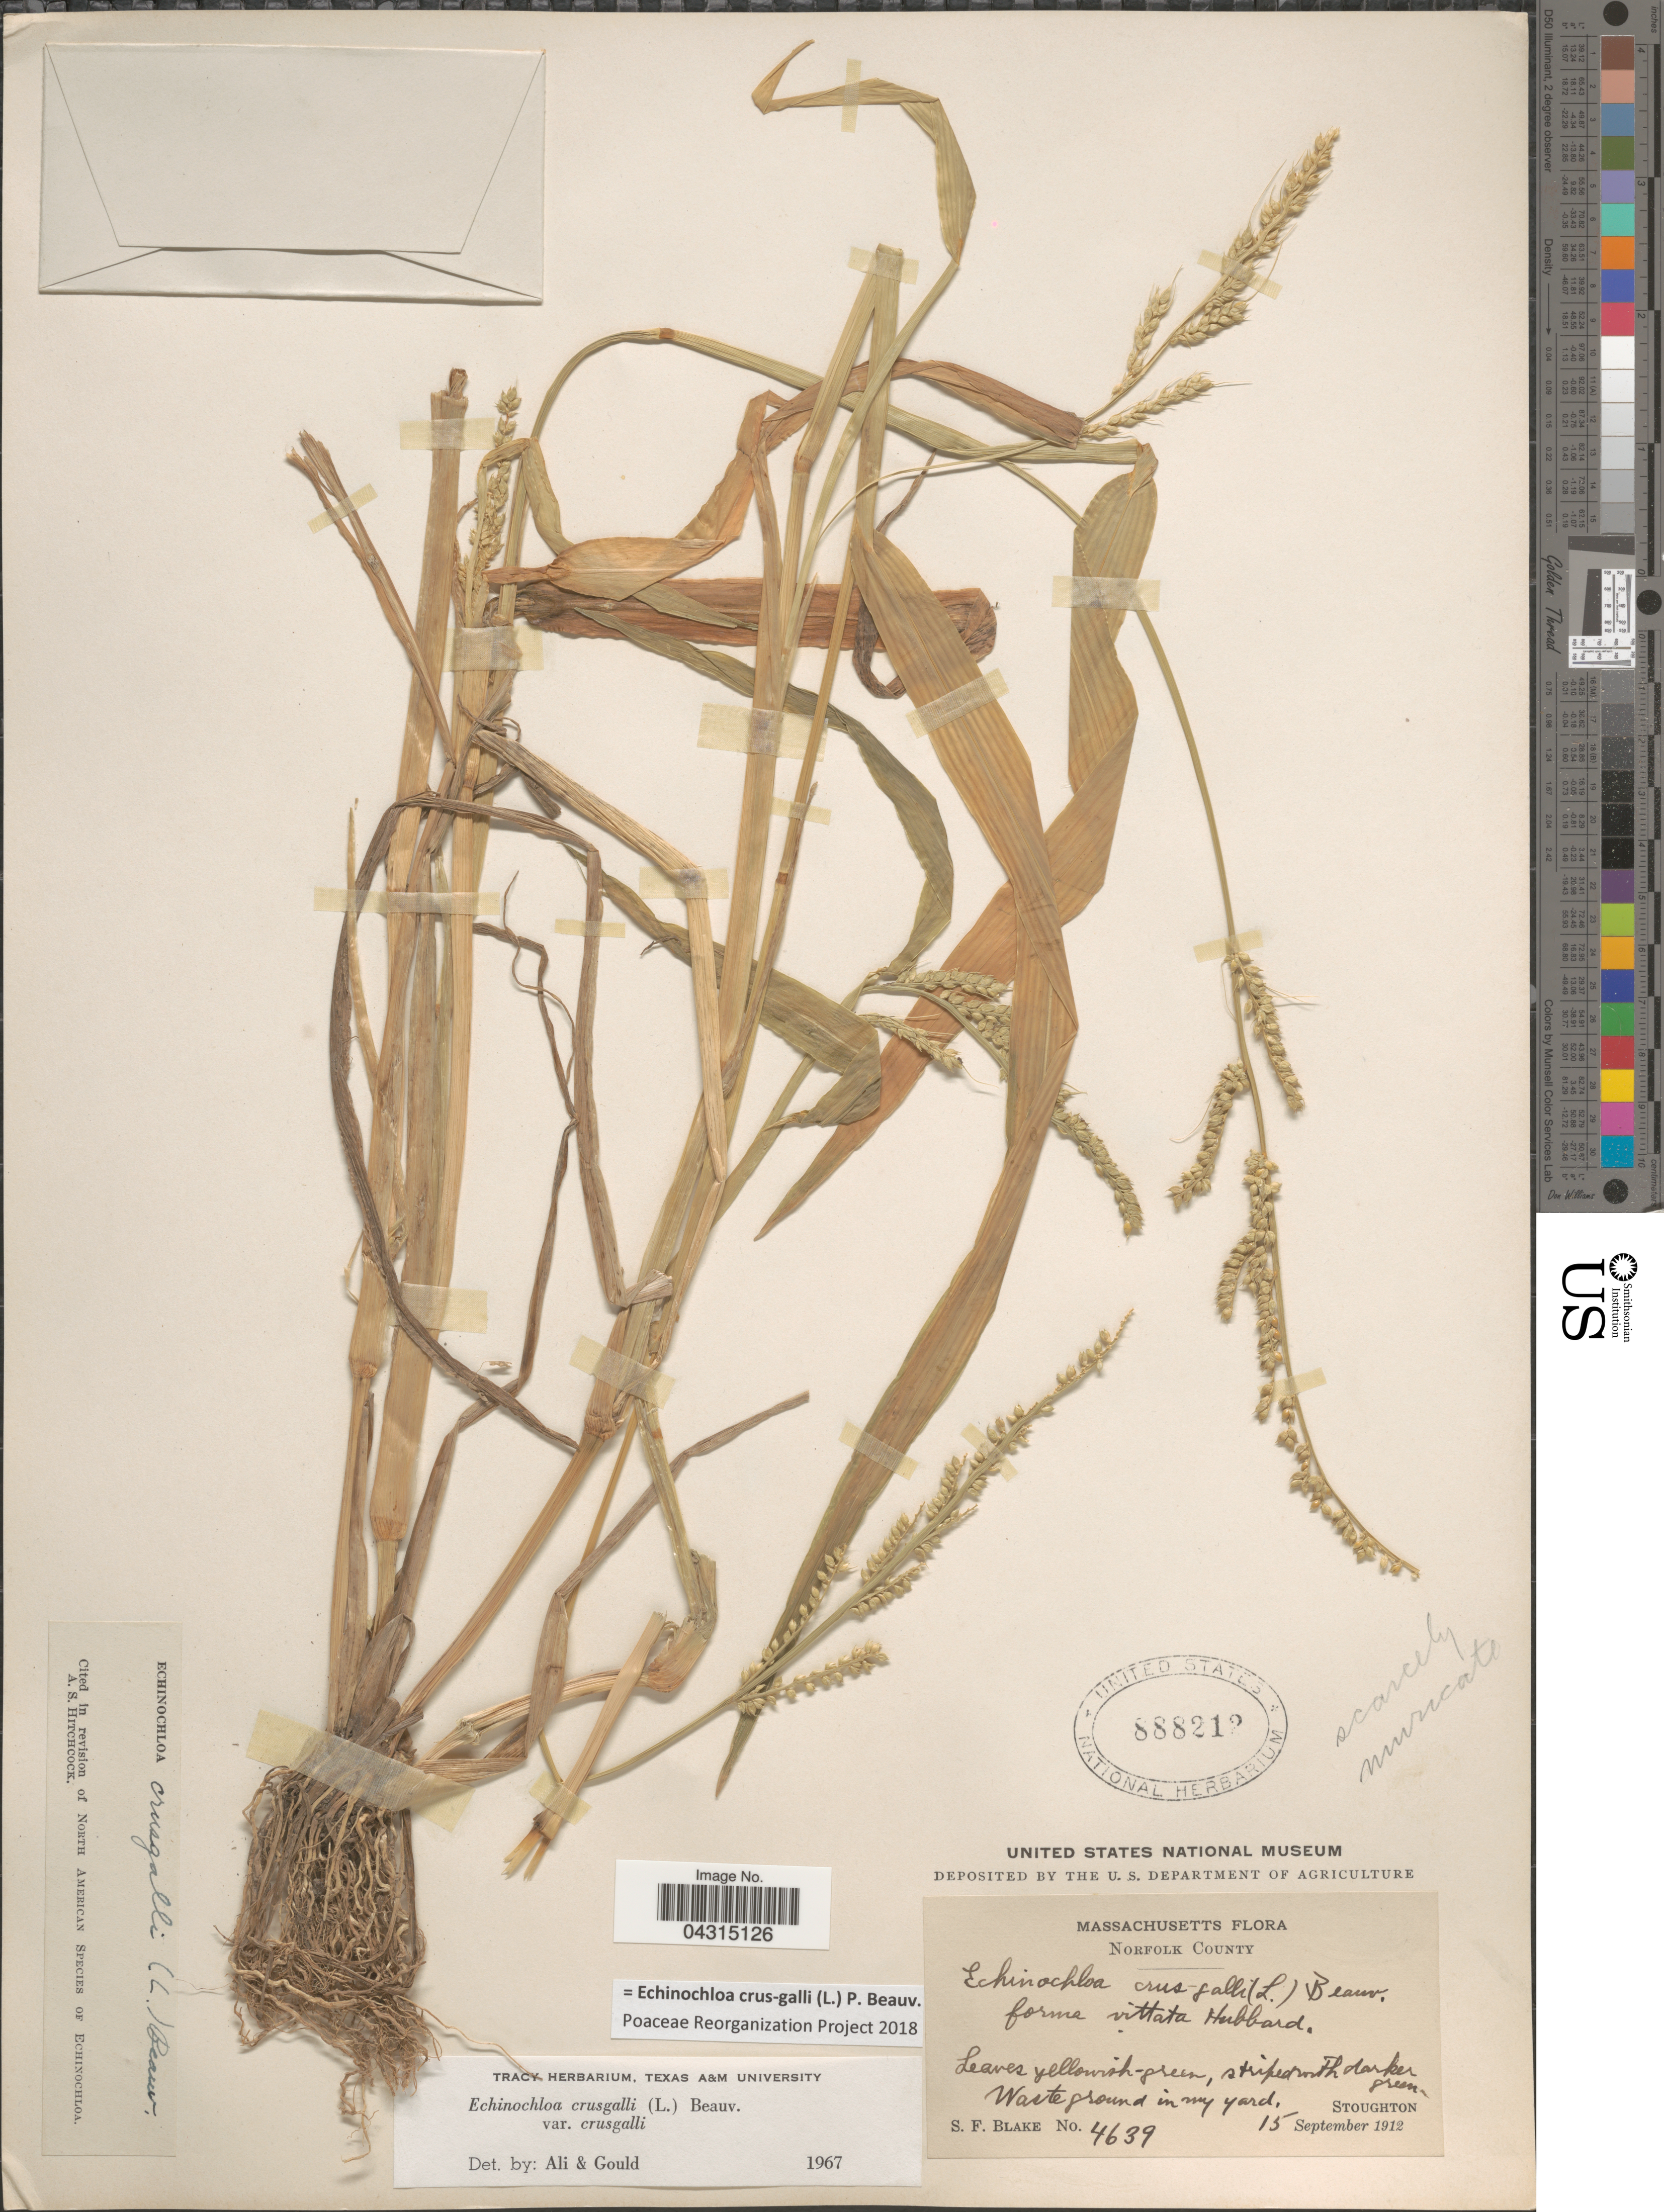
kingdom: Plantae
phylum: Tracheophyta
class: Liliopsida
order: Poales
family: Poaceae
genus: Echinochloa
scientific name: Echinochloa crus-galli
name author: (L.) P. Beauv.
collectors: S. Blake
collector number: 4639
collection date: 1912-09-15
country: United States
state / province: Massachusetts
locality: Norfolk County. Stoughton.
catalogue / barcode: US 888212